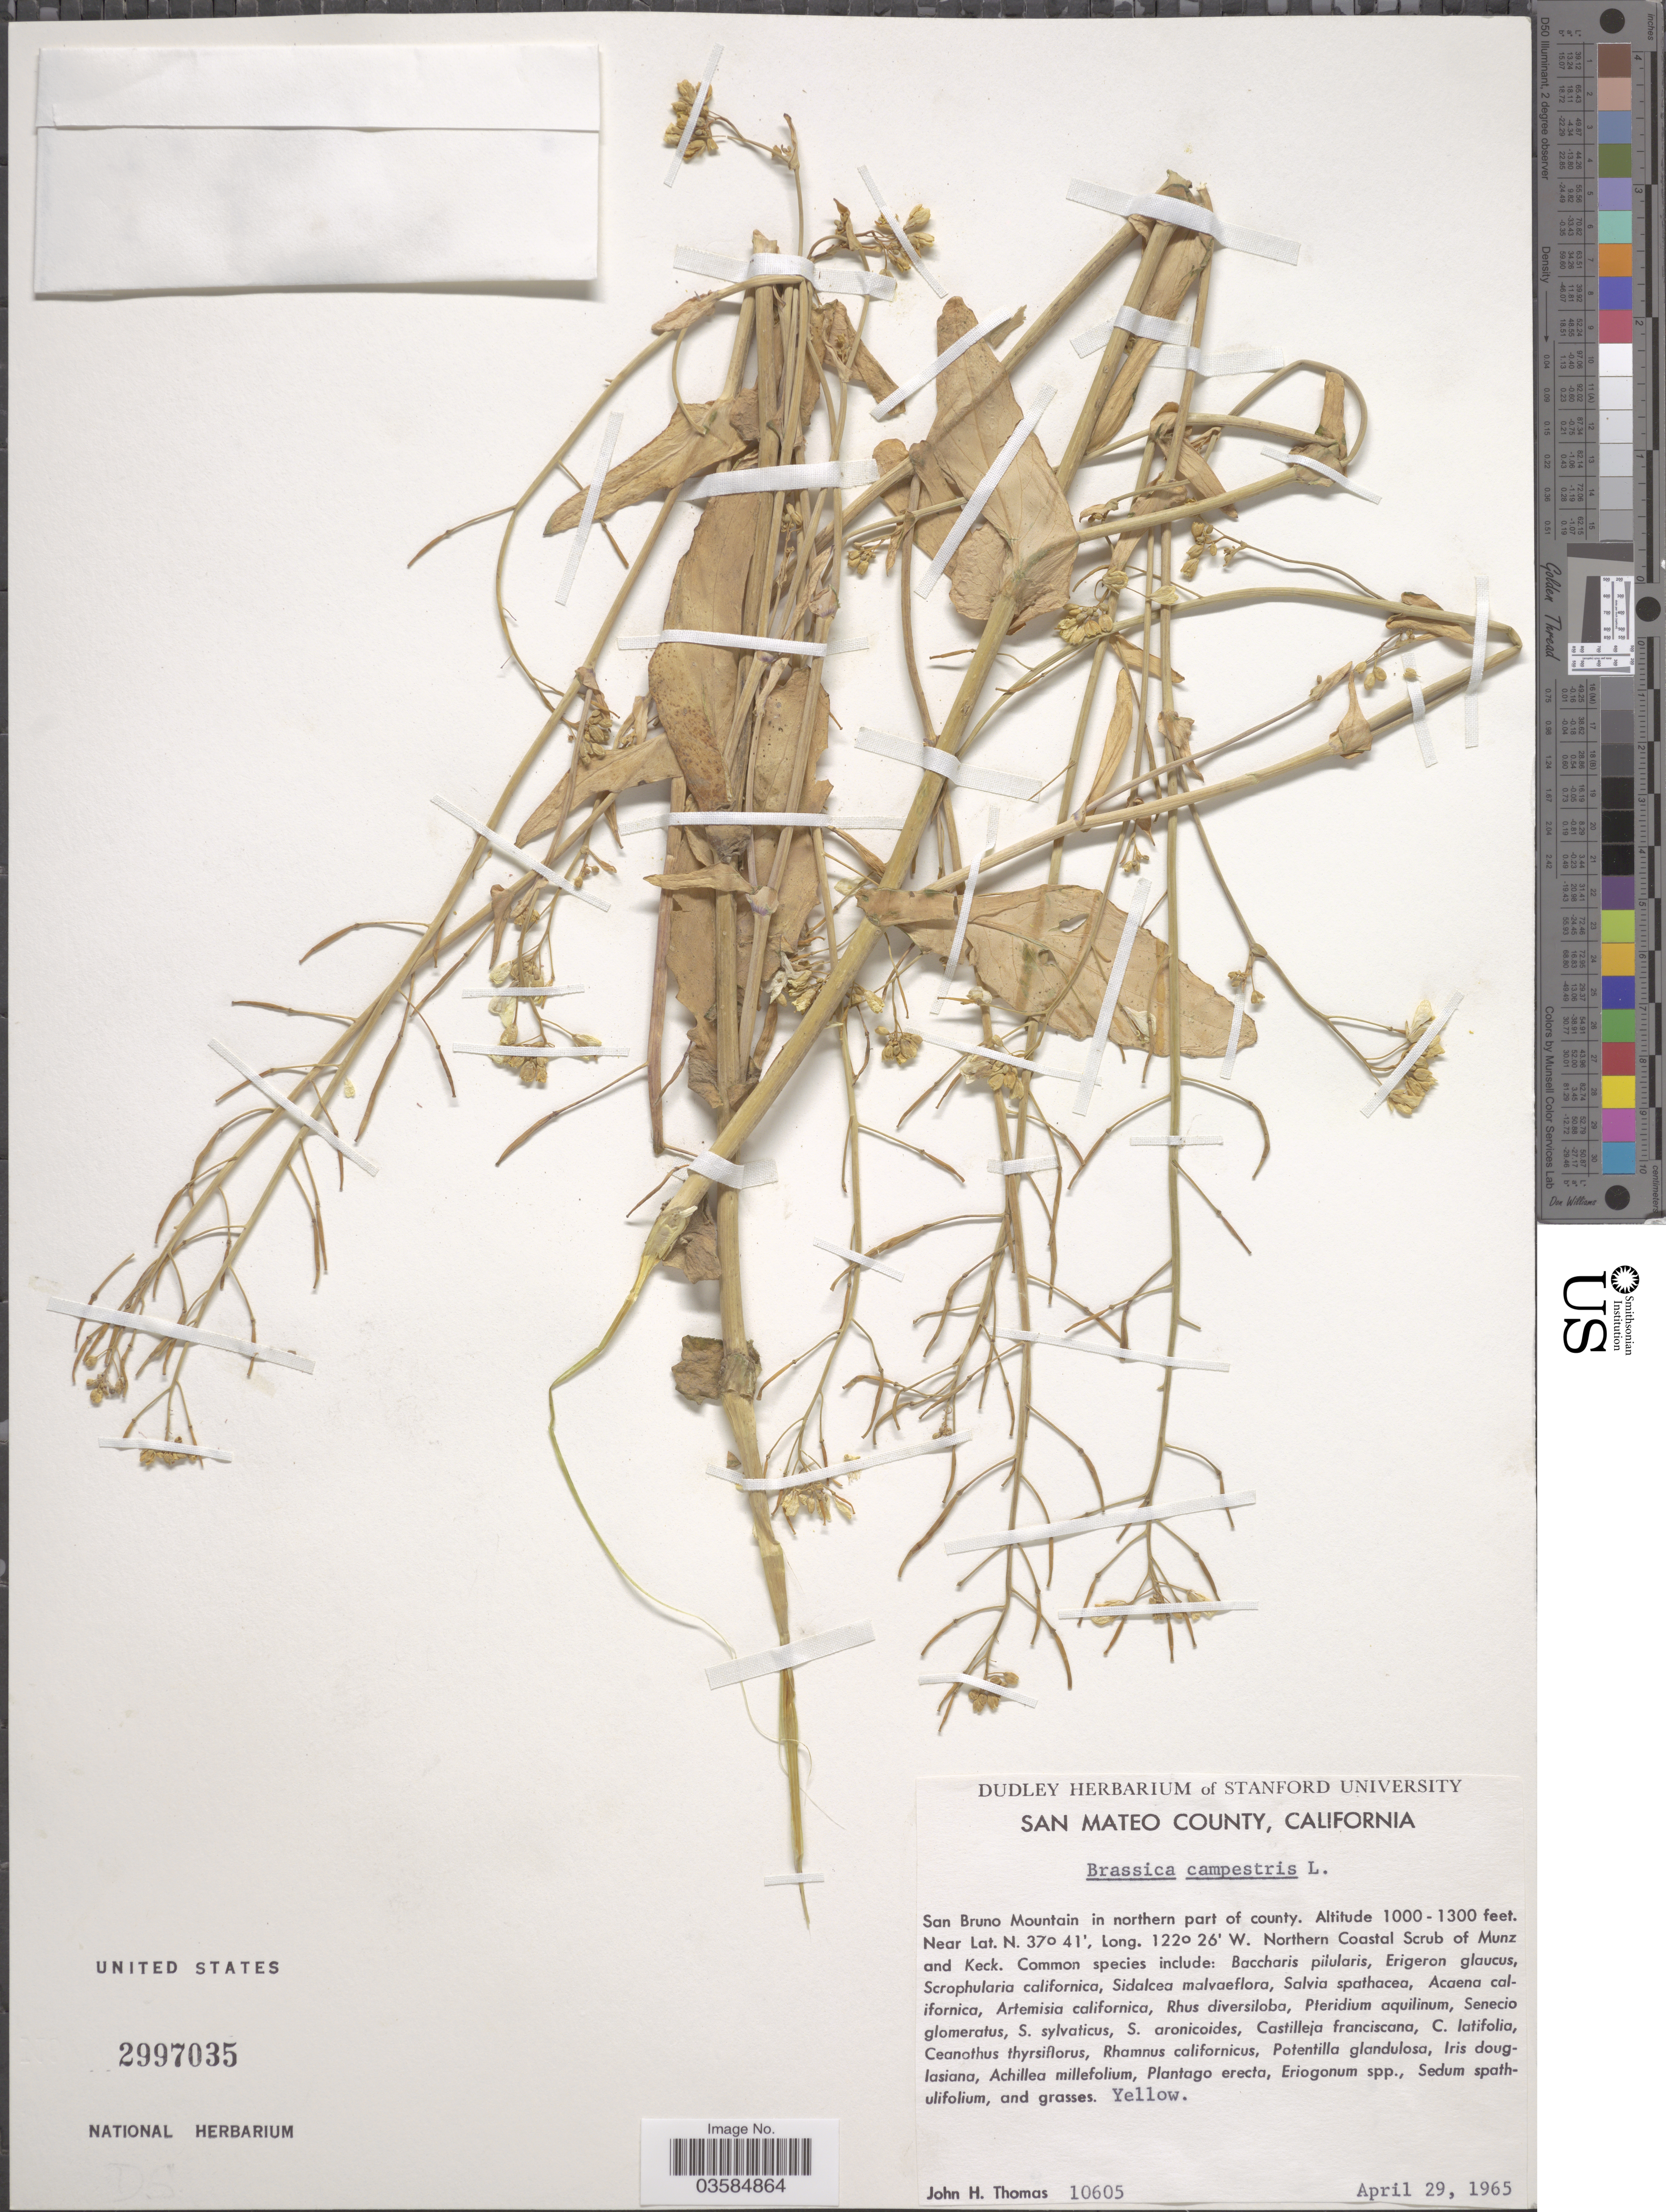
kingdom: Plantae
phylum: Tracheophyta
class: Magnoliopsida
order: Brassicales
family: Brassicaceae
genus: Brassica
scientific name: Brassica campestris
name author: L.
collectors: J. H. Thomas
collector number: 10605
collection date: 1965-04-29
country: United States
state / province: California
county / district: San Mateo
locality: San Mateo County. San Bruno Mountain in northern part of county.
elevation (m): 305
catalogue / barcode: US 2997035